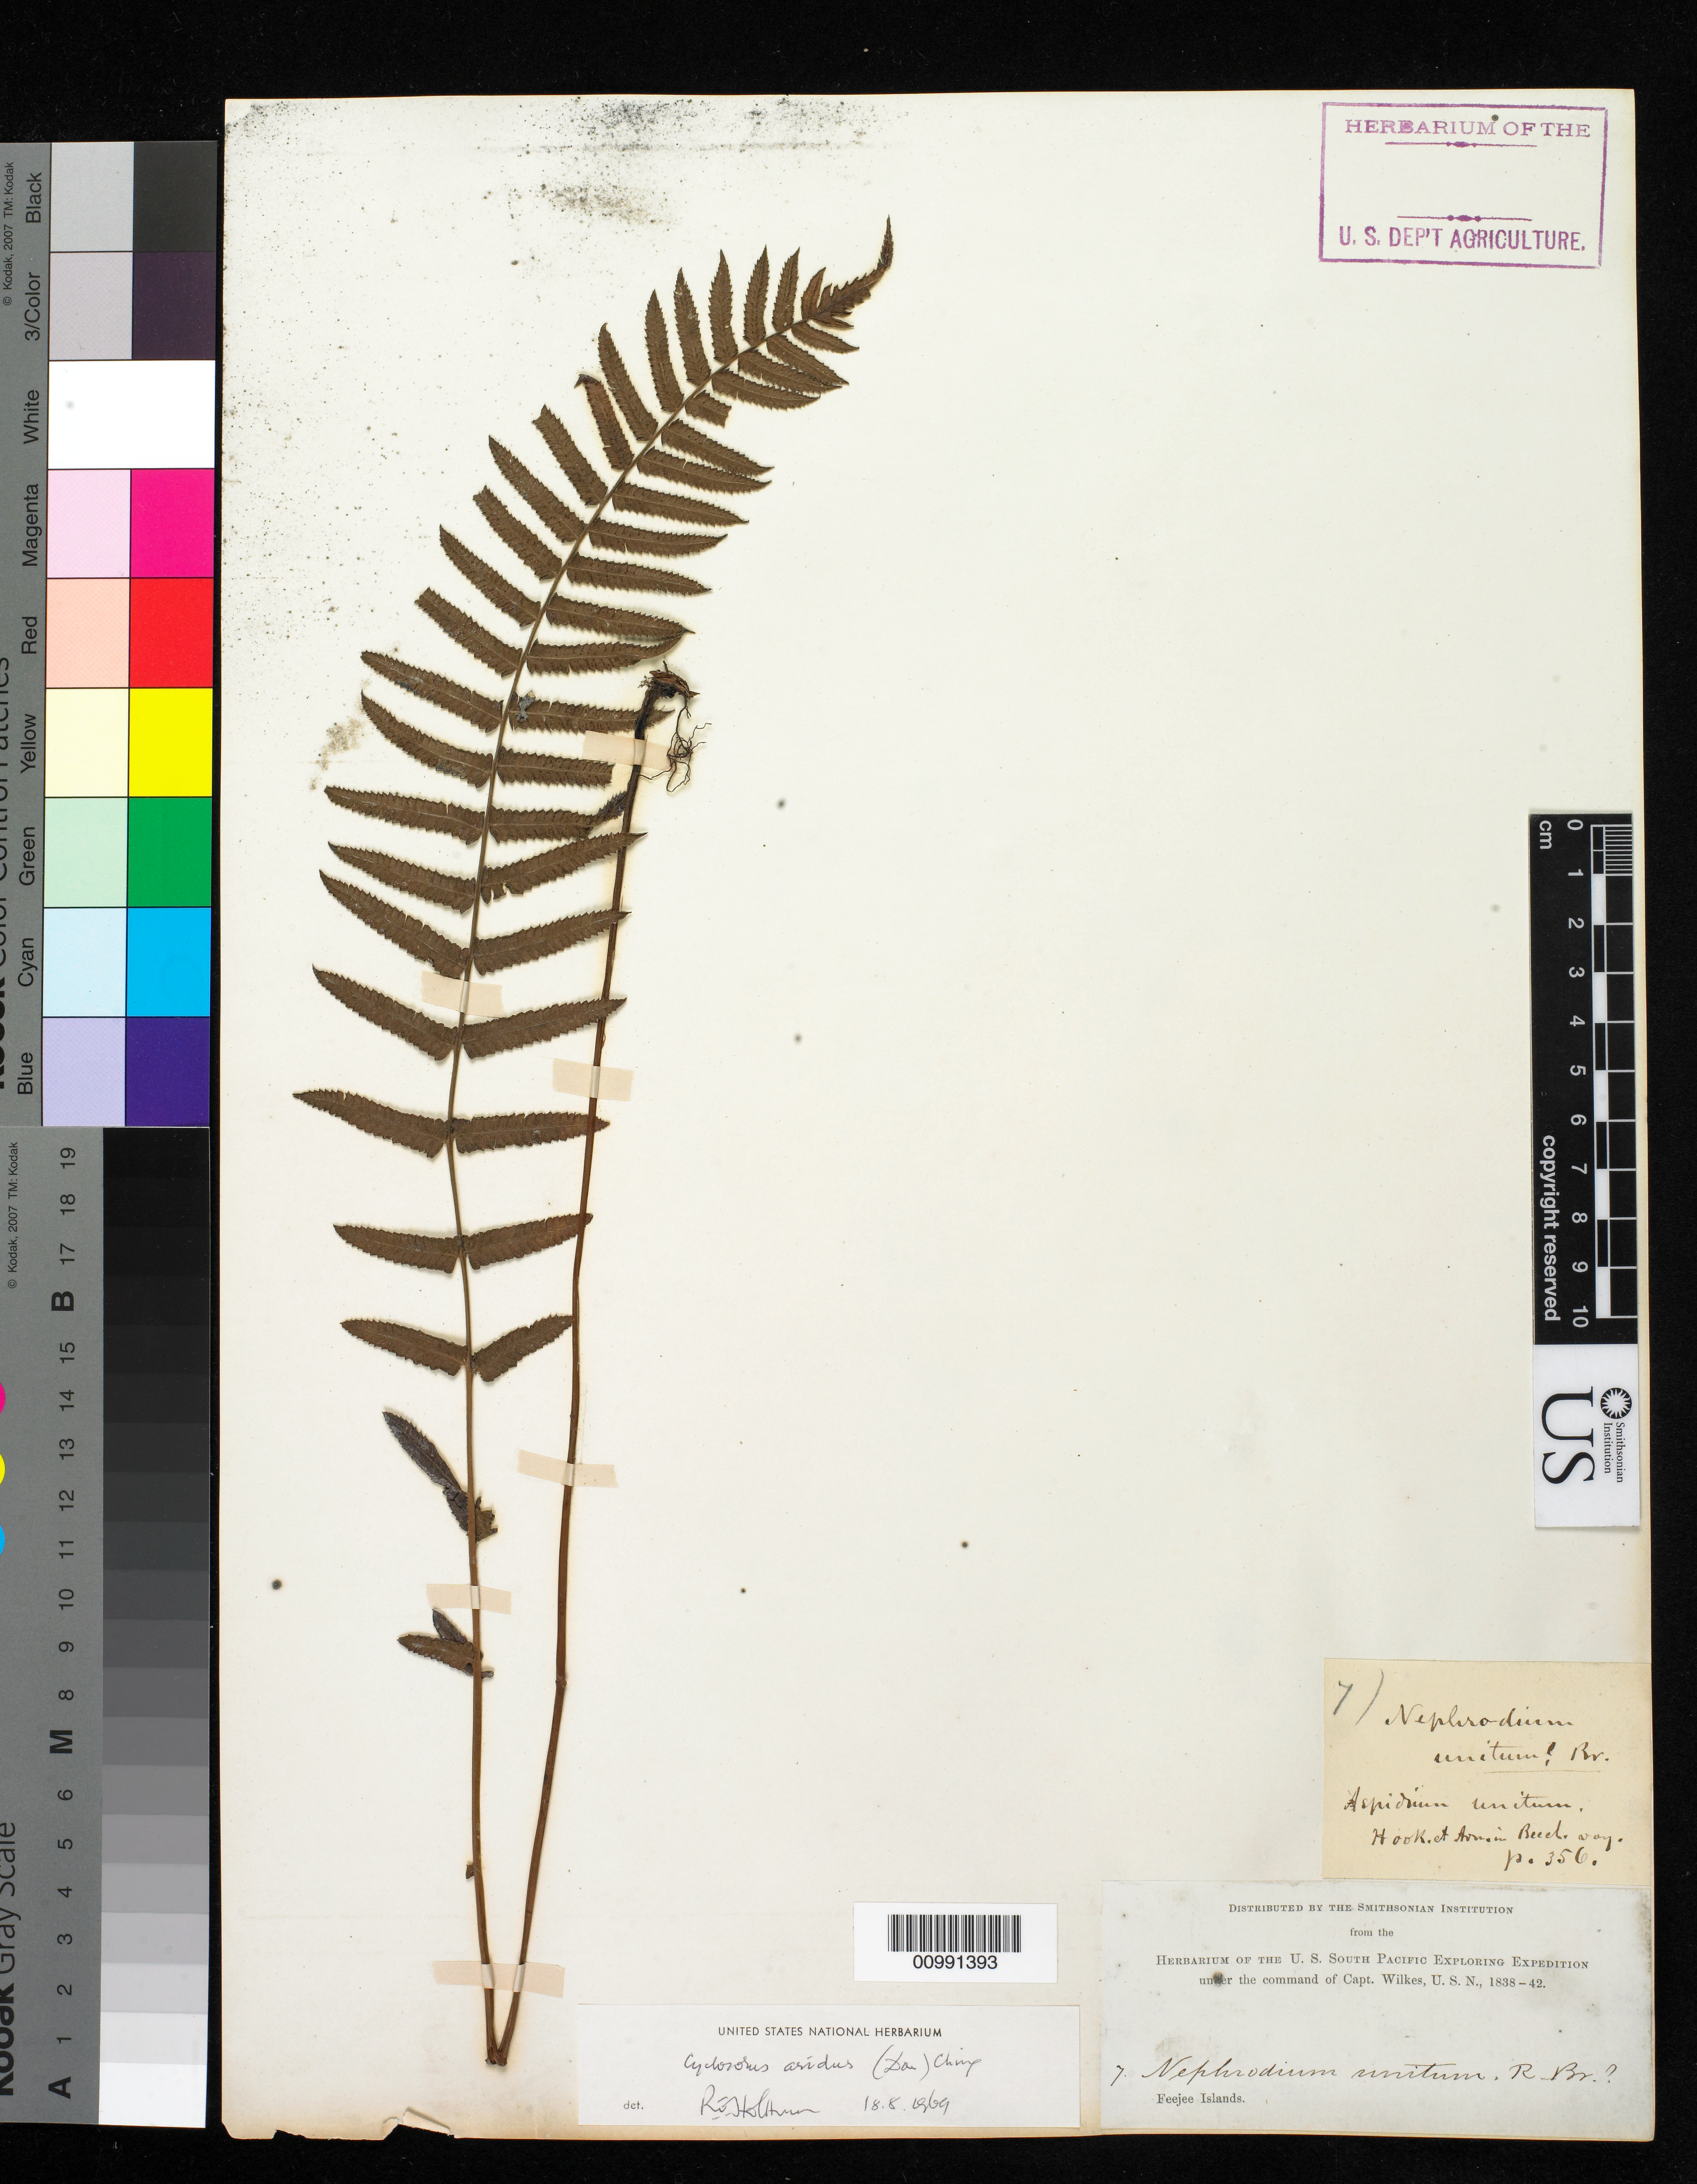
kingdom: Plantae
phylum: Tracheophyta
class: Polypodiopsida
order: Polypodiales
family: Thelypteridaceae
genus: Christella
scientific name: Christella arida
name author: (D. Don) Holttum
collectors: Wilkes Explor. Exped.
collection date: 1838/1842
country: Fiji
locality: Feejee Islands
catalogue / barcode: US 98711